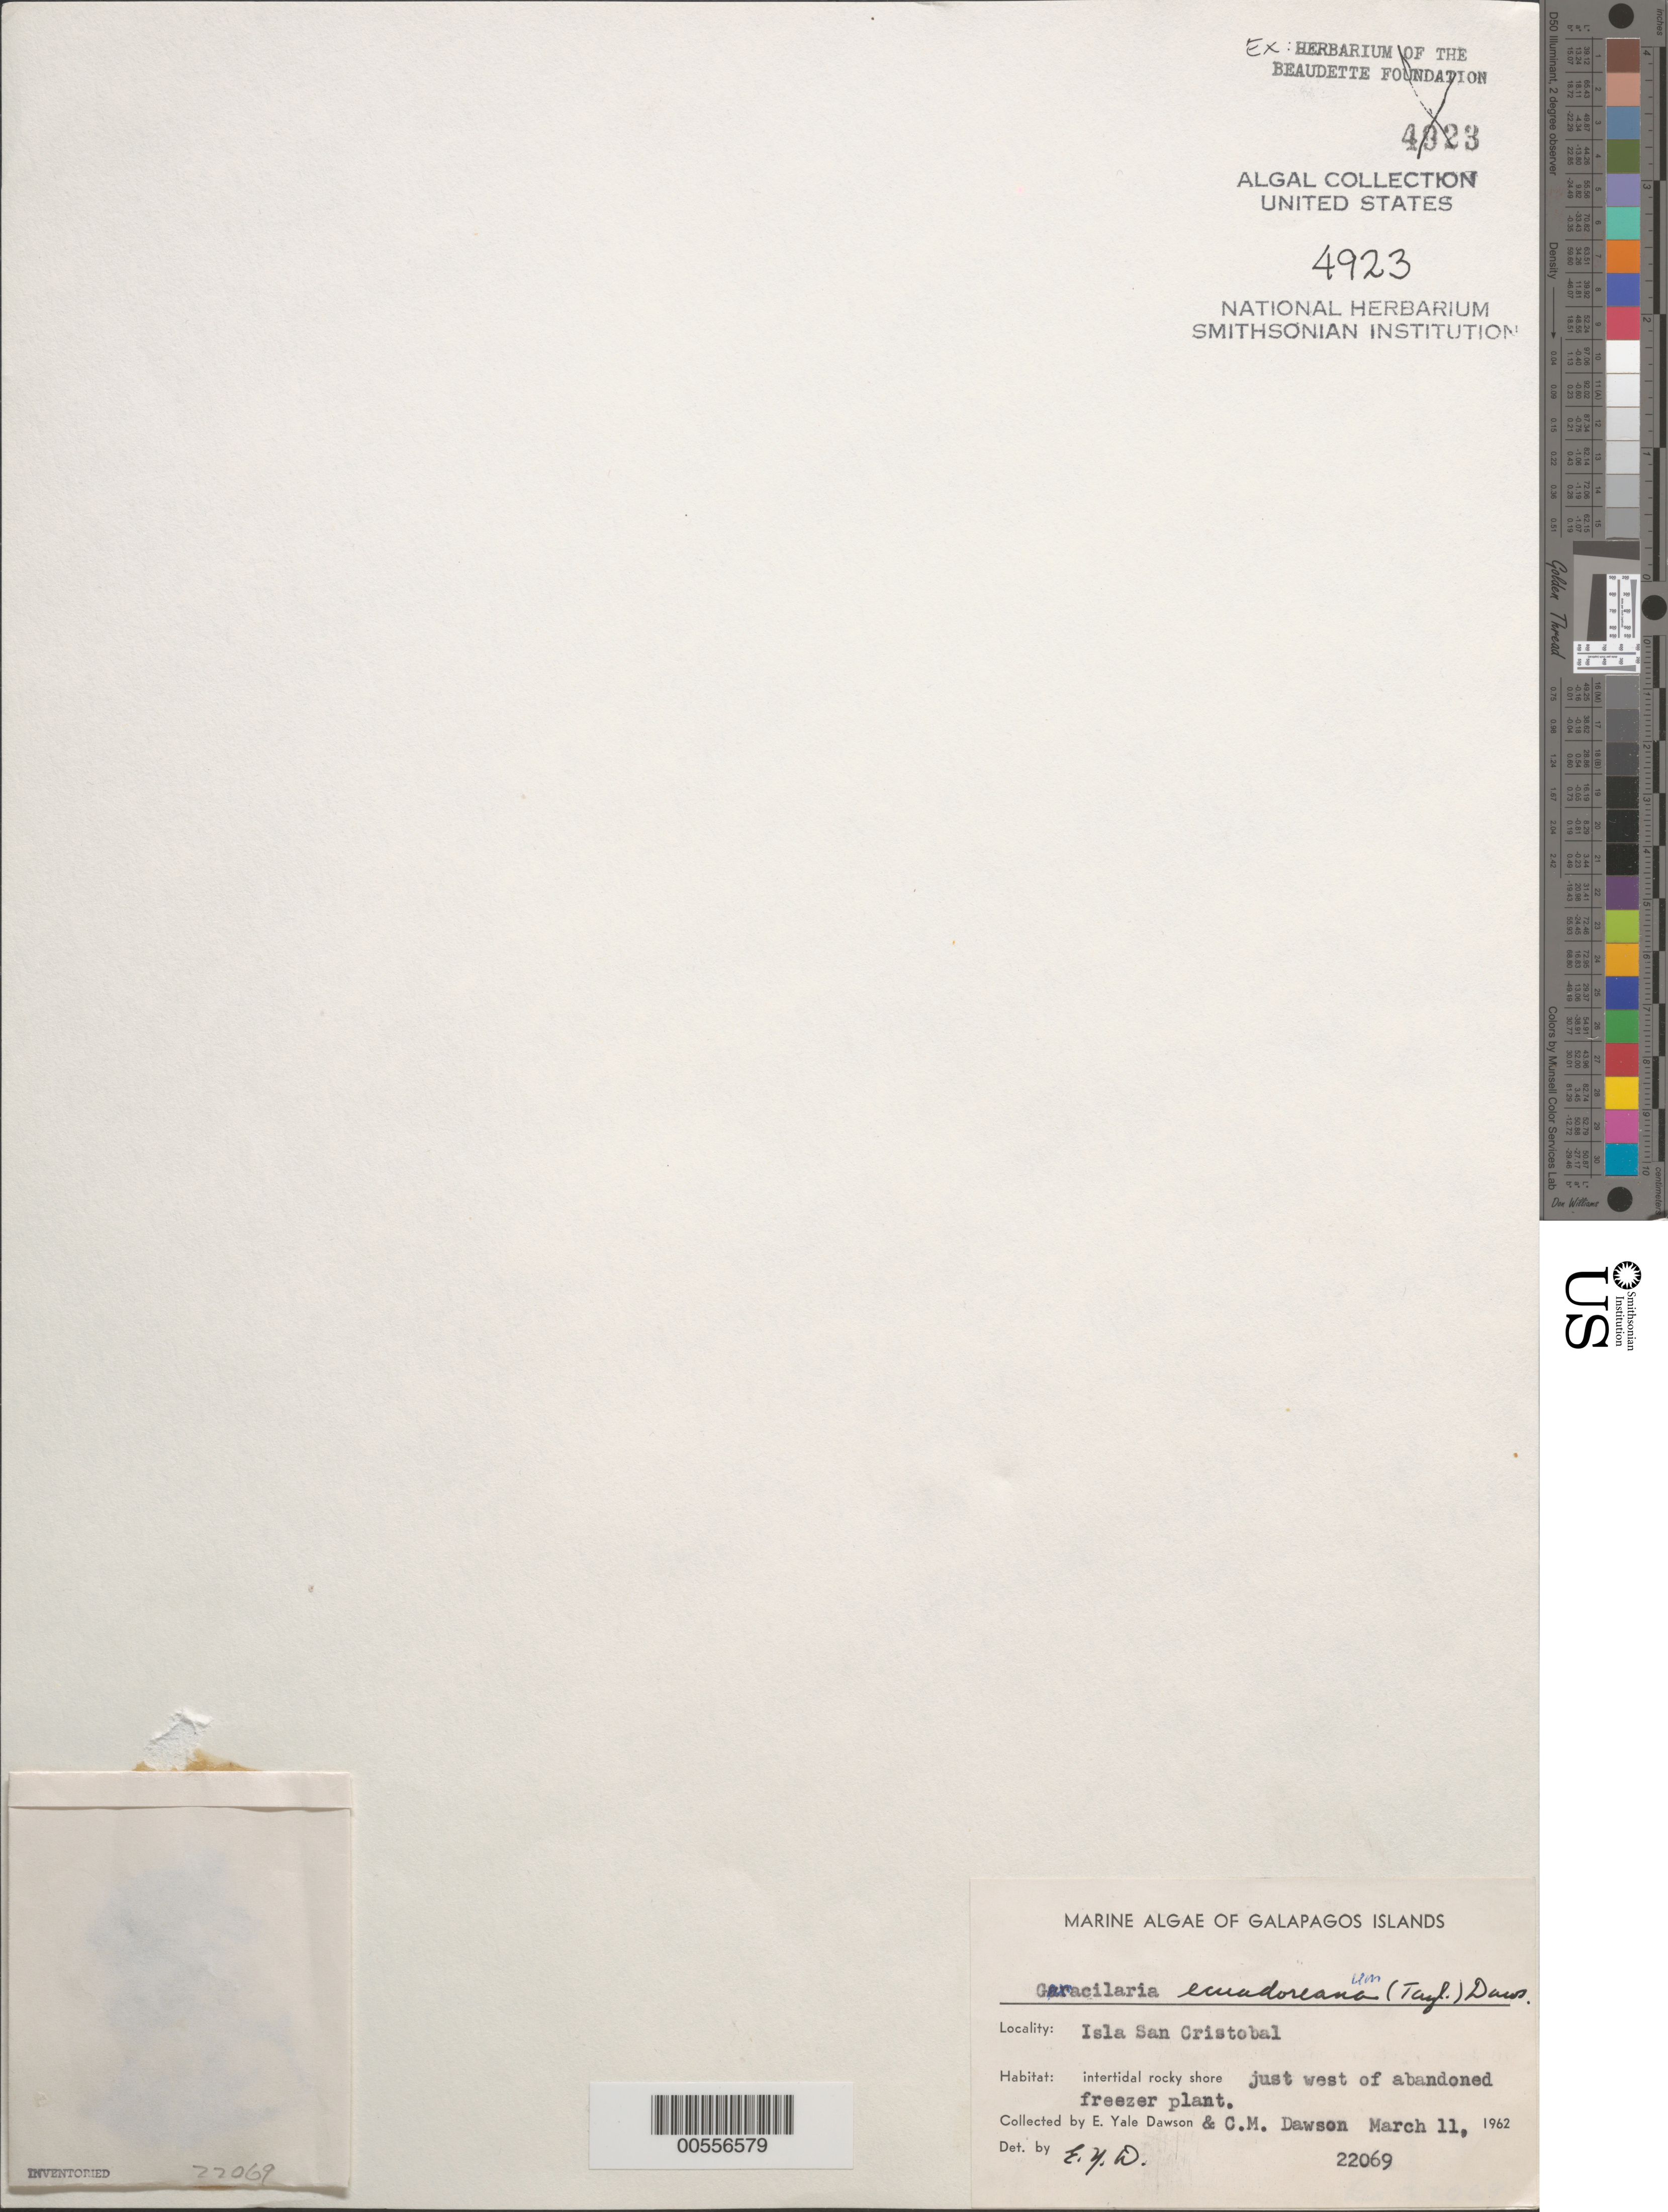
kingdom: Plantae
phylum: Rhodophyta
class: Florideophyceae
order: Gracilariales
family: Gracilariaceae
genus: Gracilaria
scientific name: Gracilaria ecuadoreana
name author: (W.R. Taylor) E.Y. Dawson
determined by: Dawson, E. Y.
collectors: E. Y. Dawson & C. M. Dawson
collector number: EYD 22069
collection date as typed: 11 Mar 1962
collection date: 1962-03-11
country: Ecuador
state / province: Colón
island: San Cristóbal [Chatham]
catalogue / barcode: US 4923